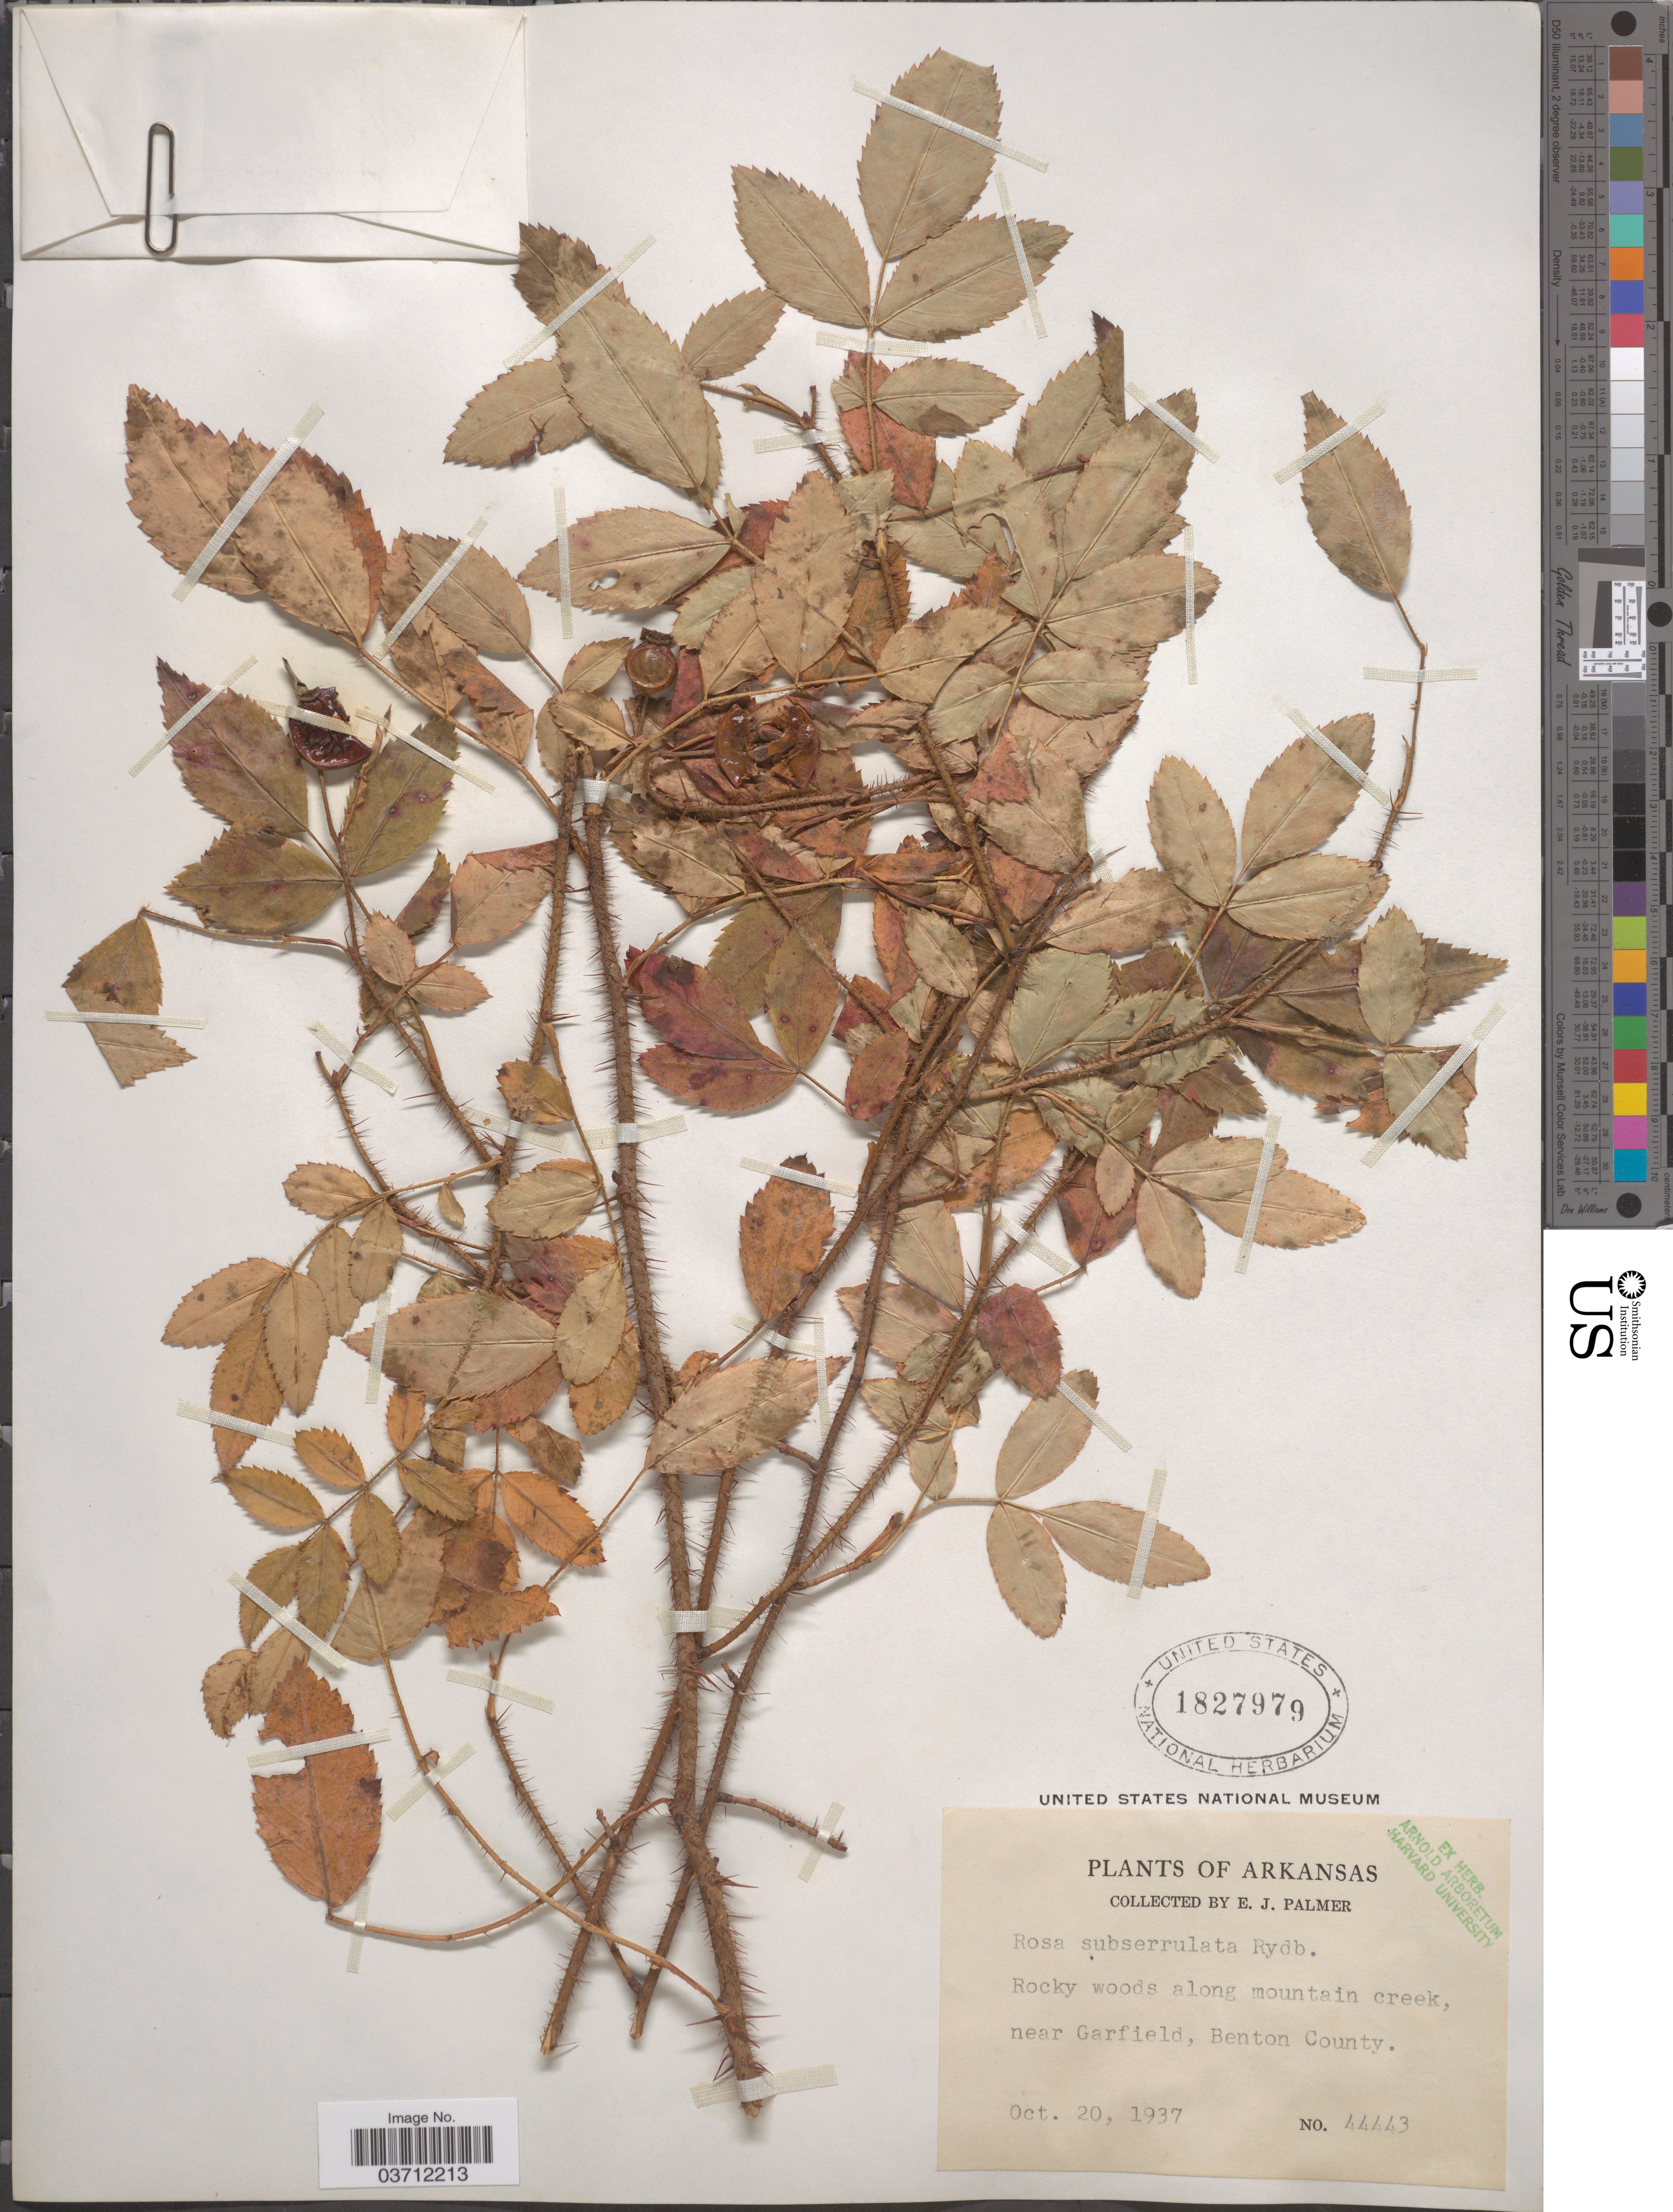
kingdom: Plantae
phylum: Tracheophyta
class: Magnoliopsida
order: Rosales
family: Rosaceae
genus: Rosa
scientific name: Rosa subserrulata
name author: Rydb.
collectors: E. J. Palmer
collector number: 44443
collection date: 1937-10-20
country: United States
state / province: Arkansas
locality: Rocky woods along mountain creek, near Garfield, Benton County.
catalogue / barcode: US 1827979